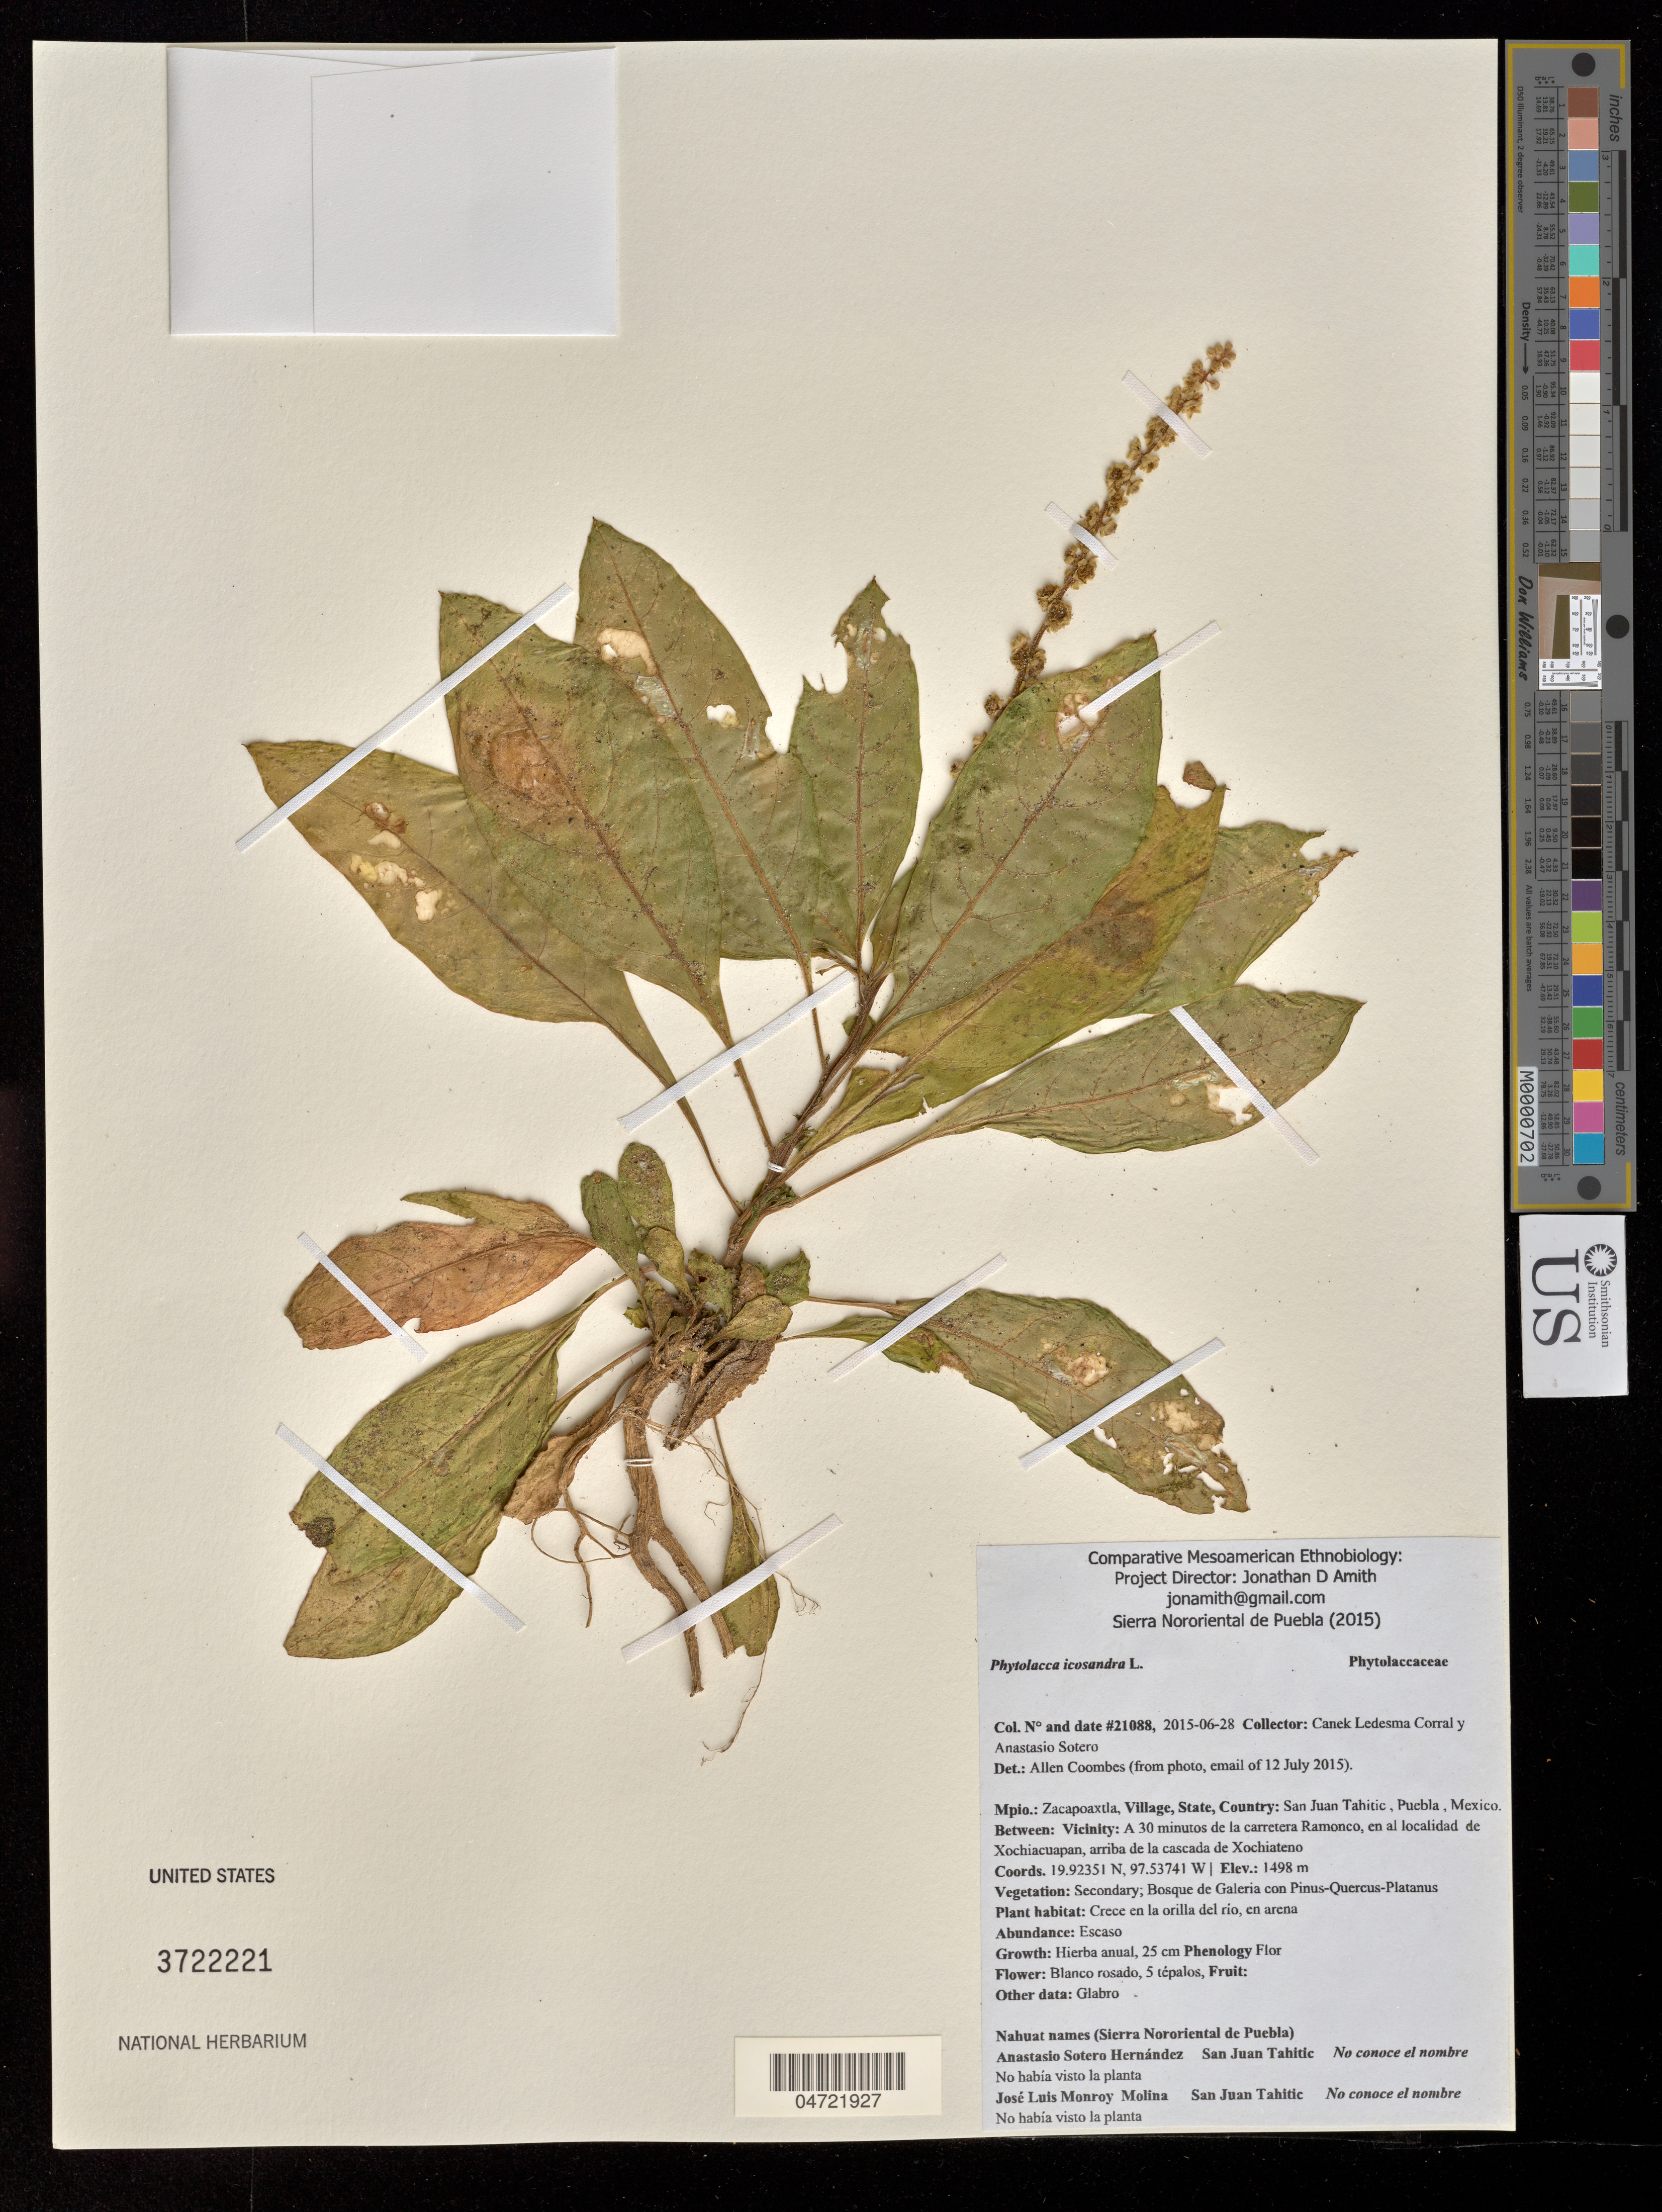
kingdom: Plantae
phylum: Tracheophyta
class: Magnoliopsida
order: Caryophyllales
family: Phytolaccaceae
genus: Phytolacca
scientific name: Phytolacca icosandra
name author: L.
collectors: Canek Ledesma C. & A. Sotero H.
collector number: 21088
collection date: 2015-06-28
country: Mexico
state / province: Puebla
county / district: Zongozotla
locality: A 30 minutos de la carretera Ramonco, in al localidad de Xochiacuapan, arriba de la cascada de Xochiateno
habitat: Secondary, bosque de Galeria con Pinus-quercus-Platanus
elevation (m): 1498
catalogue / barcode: US 3722221